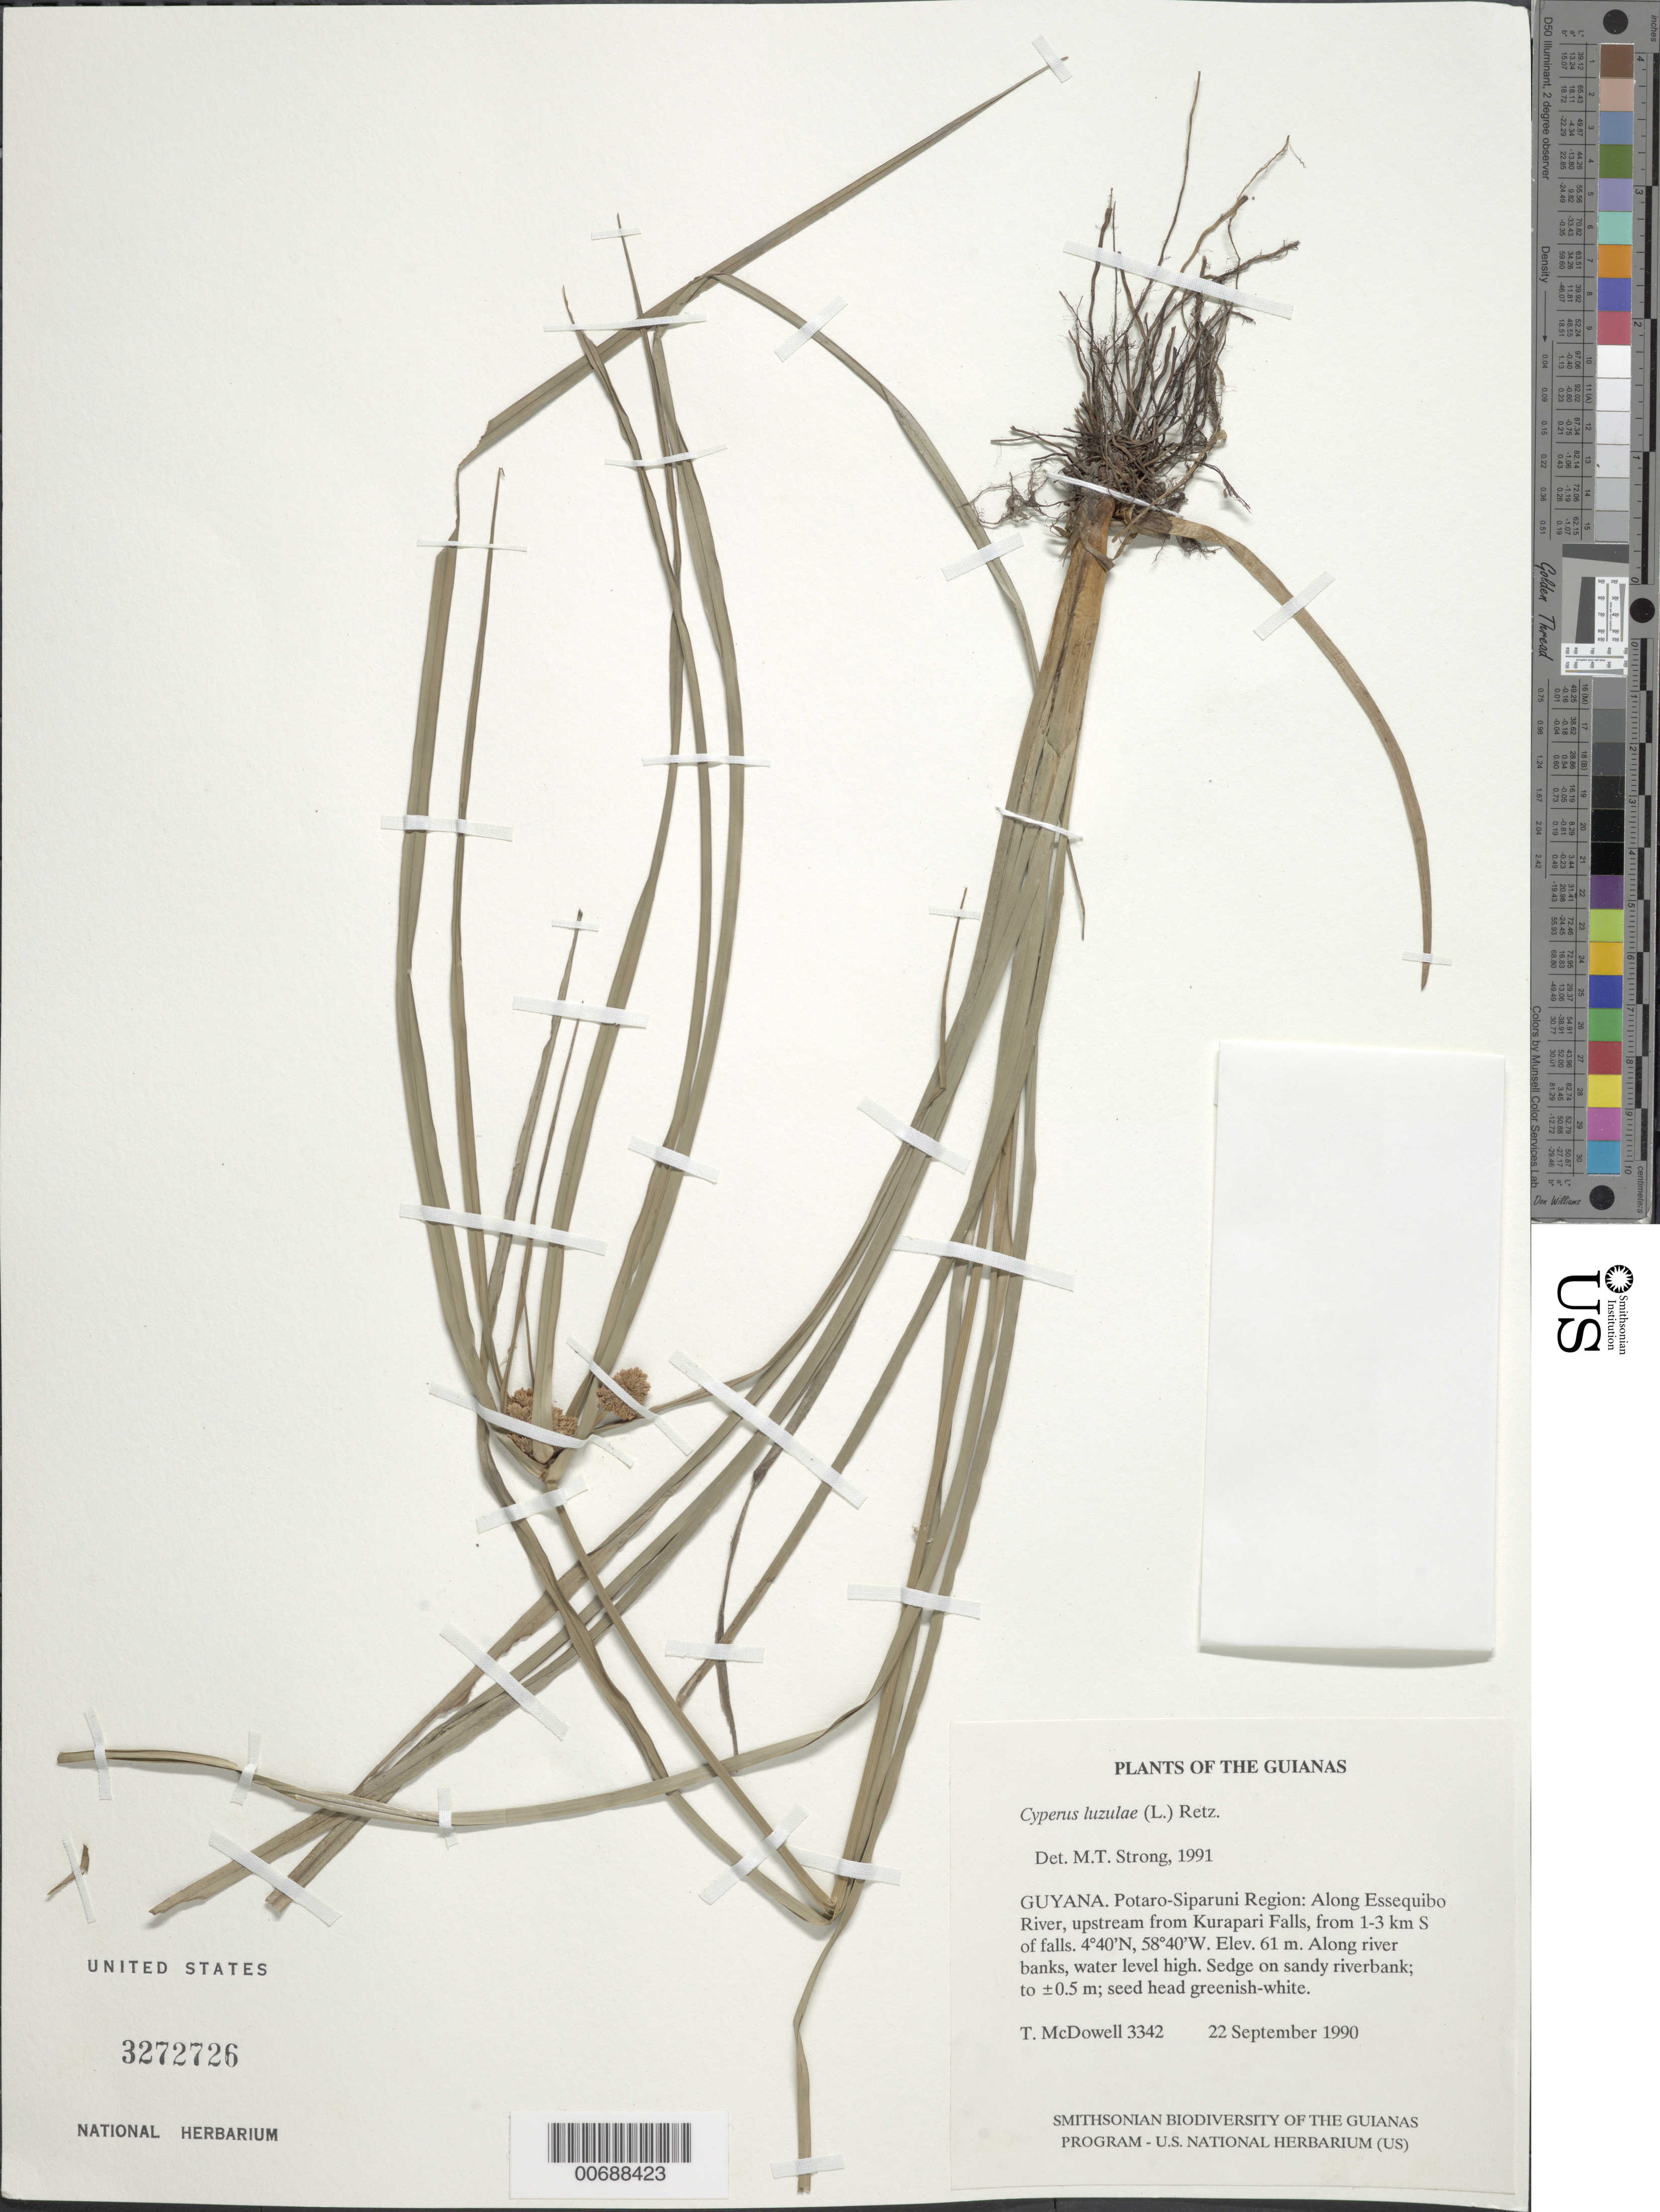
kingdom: Plantae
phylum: Tracheophyta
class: Liliopsida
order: Poales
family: Cyperaceae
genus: Cyperus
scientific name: Cyperus luzulae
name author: (L.) Rottb. ex Retz.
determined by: Strong, M. T., (US), Smithsonian Institution - National Museum of Natural History (UNITED STATES)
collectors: T. McDowell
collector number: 3342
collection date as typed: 22 September 1990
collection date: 1990-09-22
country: Guyana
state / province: Potaro-Siparuni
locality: Along Essequibo River, upstream from Kurupukari Falls, from 1-3 km S of falls. Iwokrama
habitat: Along river banks, water level high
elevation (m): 61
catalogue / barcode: US 3272726